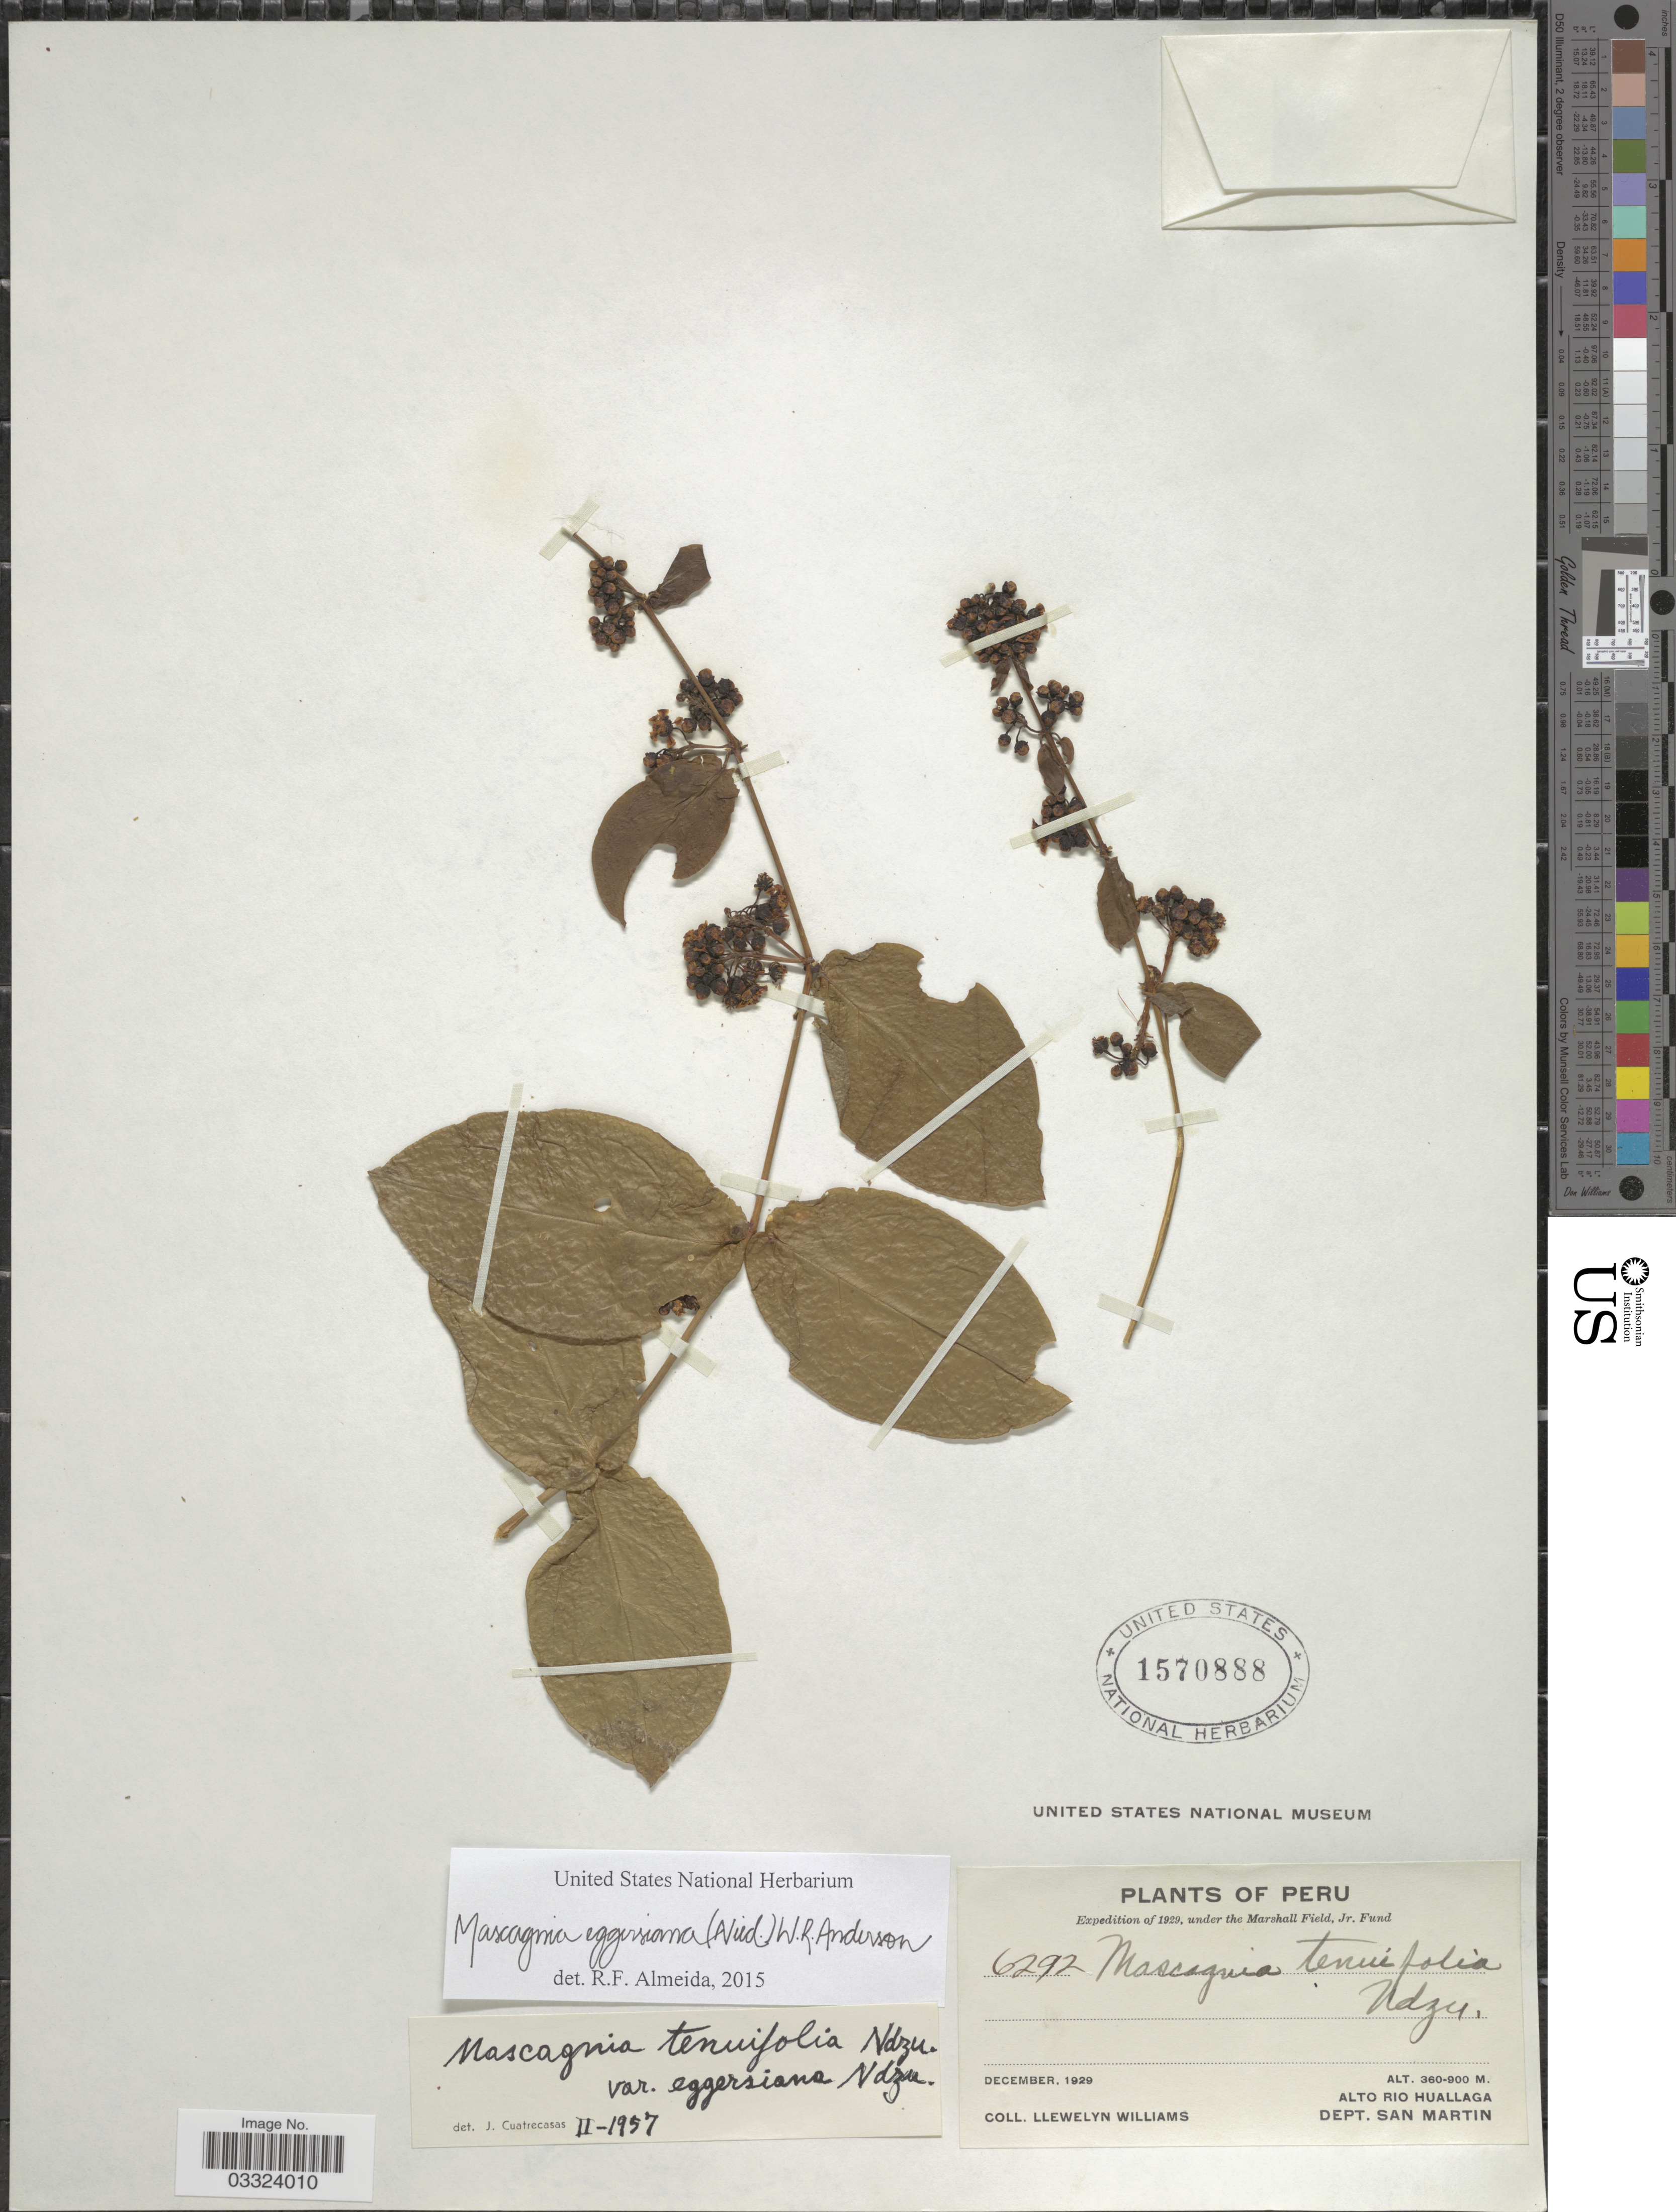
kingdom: Plantae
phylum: Tracheophyta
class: Magnoliopsida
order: Malpighiales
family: Malpighiaceae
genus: Mascagnia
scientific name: Mascagnia eggersiana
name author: (Nied.) W.R. Anderson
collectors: Ll. Williams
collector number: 6292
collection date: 1929-12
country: Peru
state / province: San Martín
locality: Alto Rio Huallaga, Dept. San Martin.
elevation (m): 360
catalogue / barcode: US 1570888